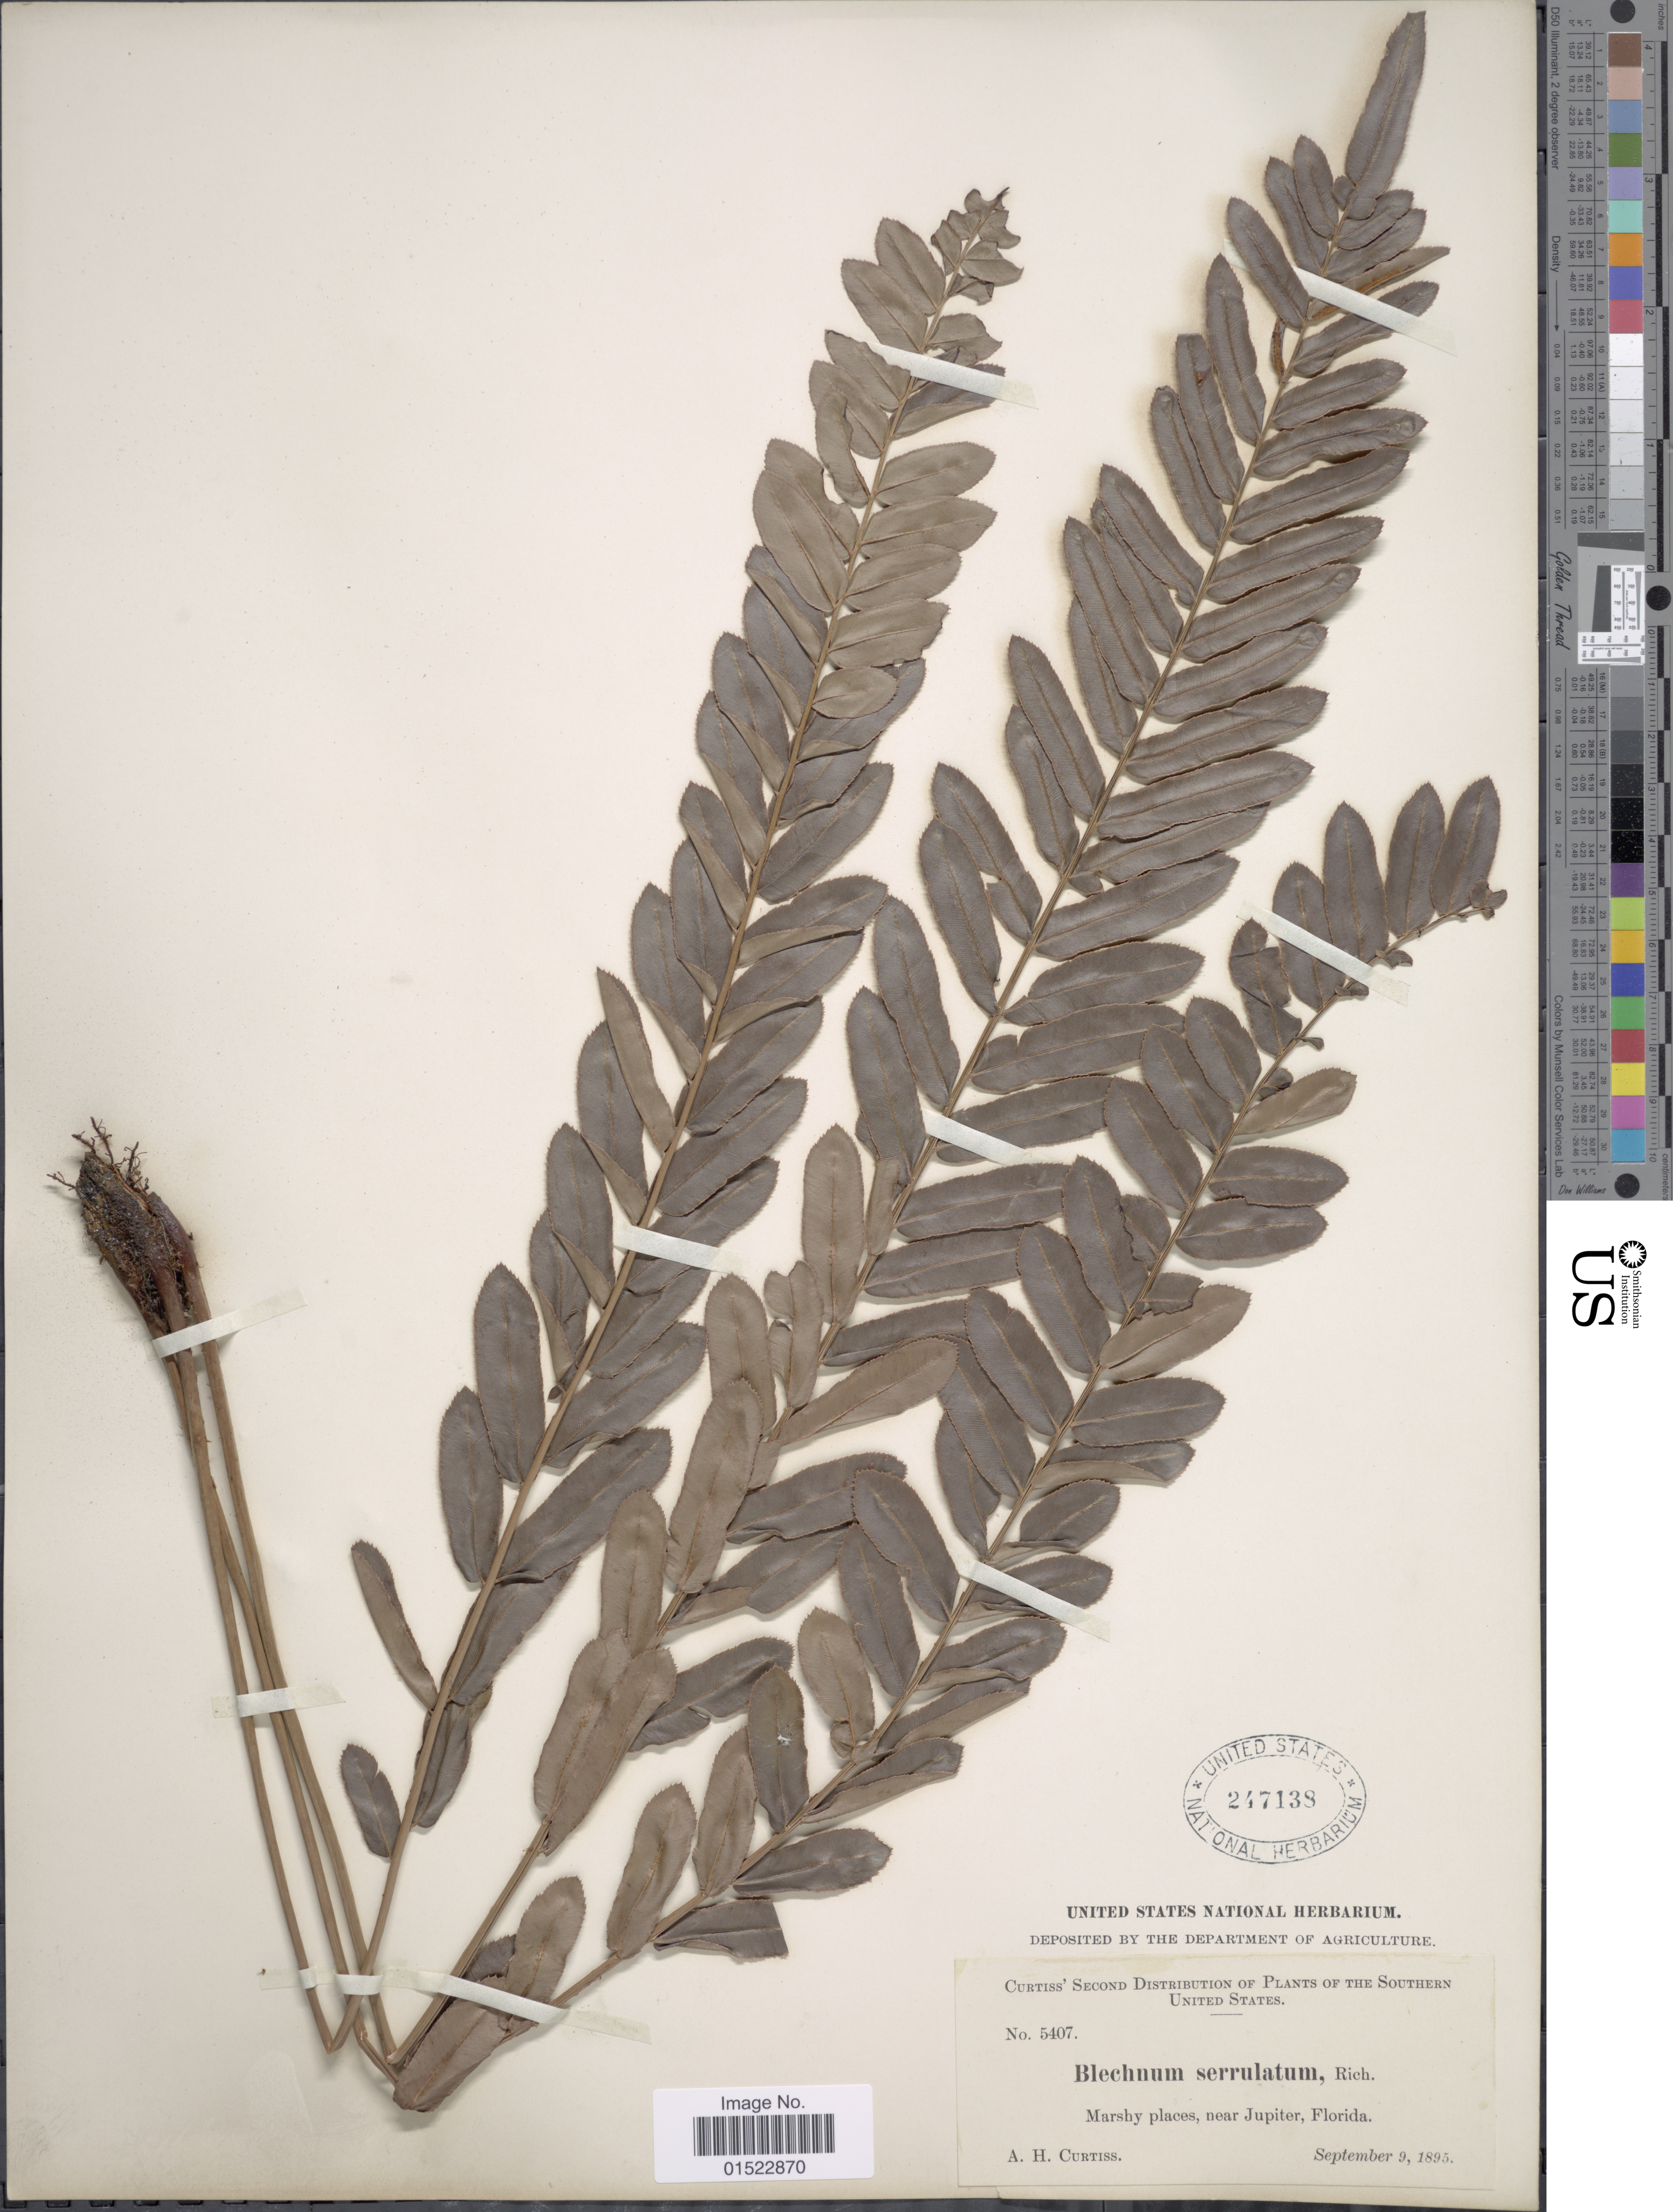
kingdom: Plantae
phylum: Tracheophyta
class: Polypodiopsida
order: Polypodiales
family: Blechnaceae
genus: Telmatoblechnum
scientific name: Telmatoblechnum serrulatum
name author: (Rich.) Perrie et al.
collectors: A. H. Curtiss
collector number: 5407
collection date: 1895-09-09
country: United States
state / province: Florida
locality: Marshy places, near Jupiter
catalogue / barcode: US 247138